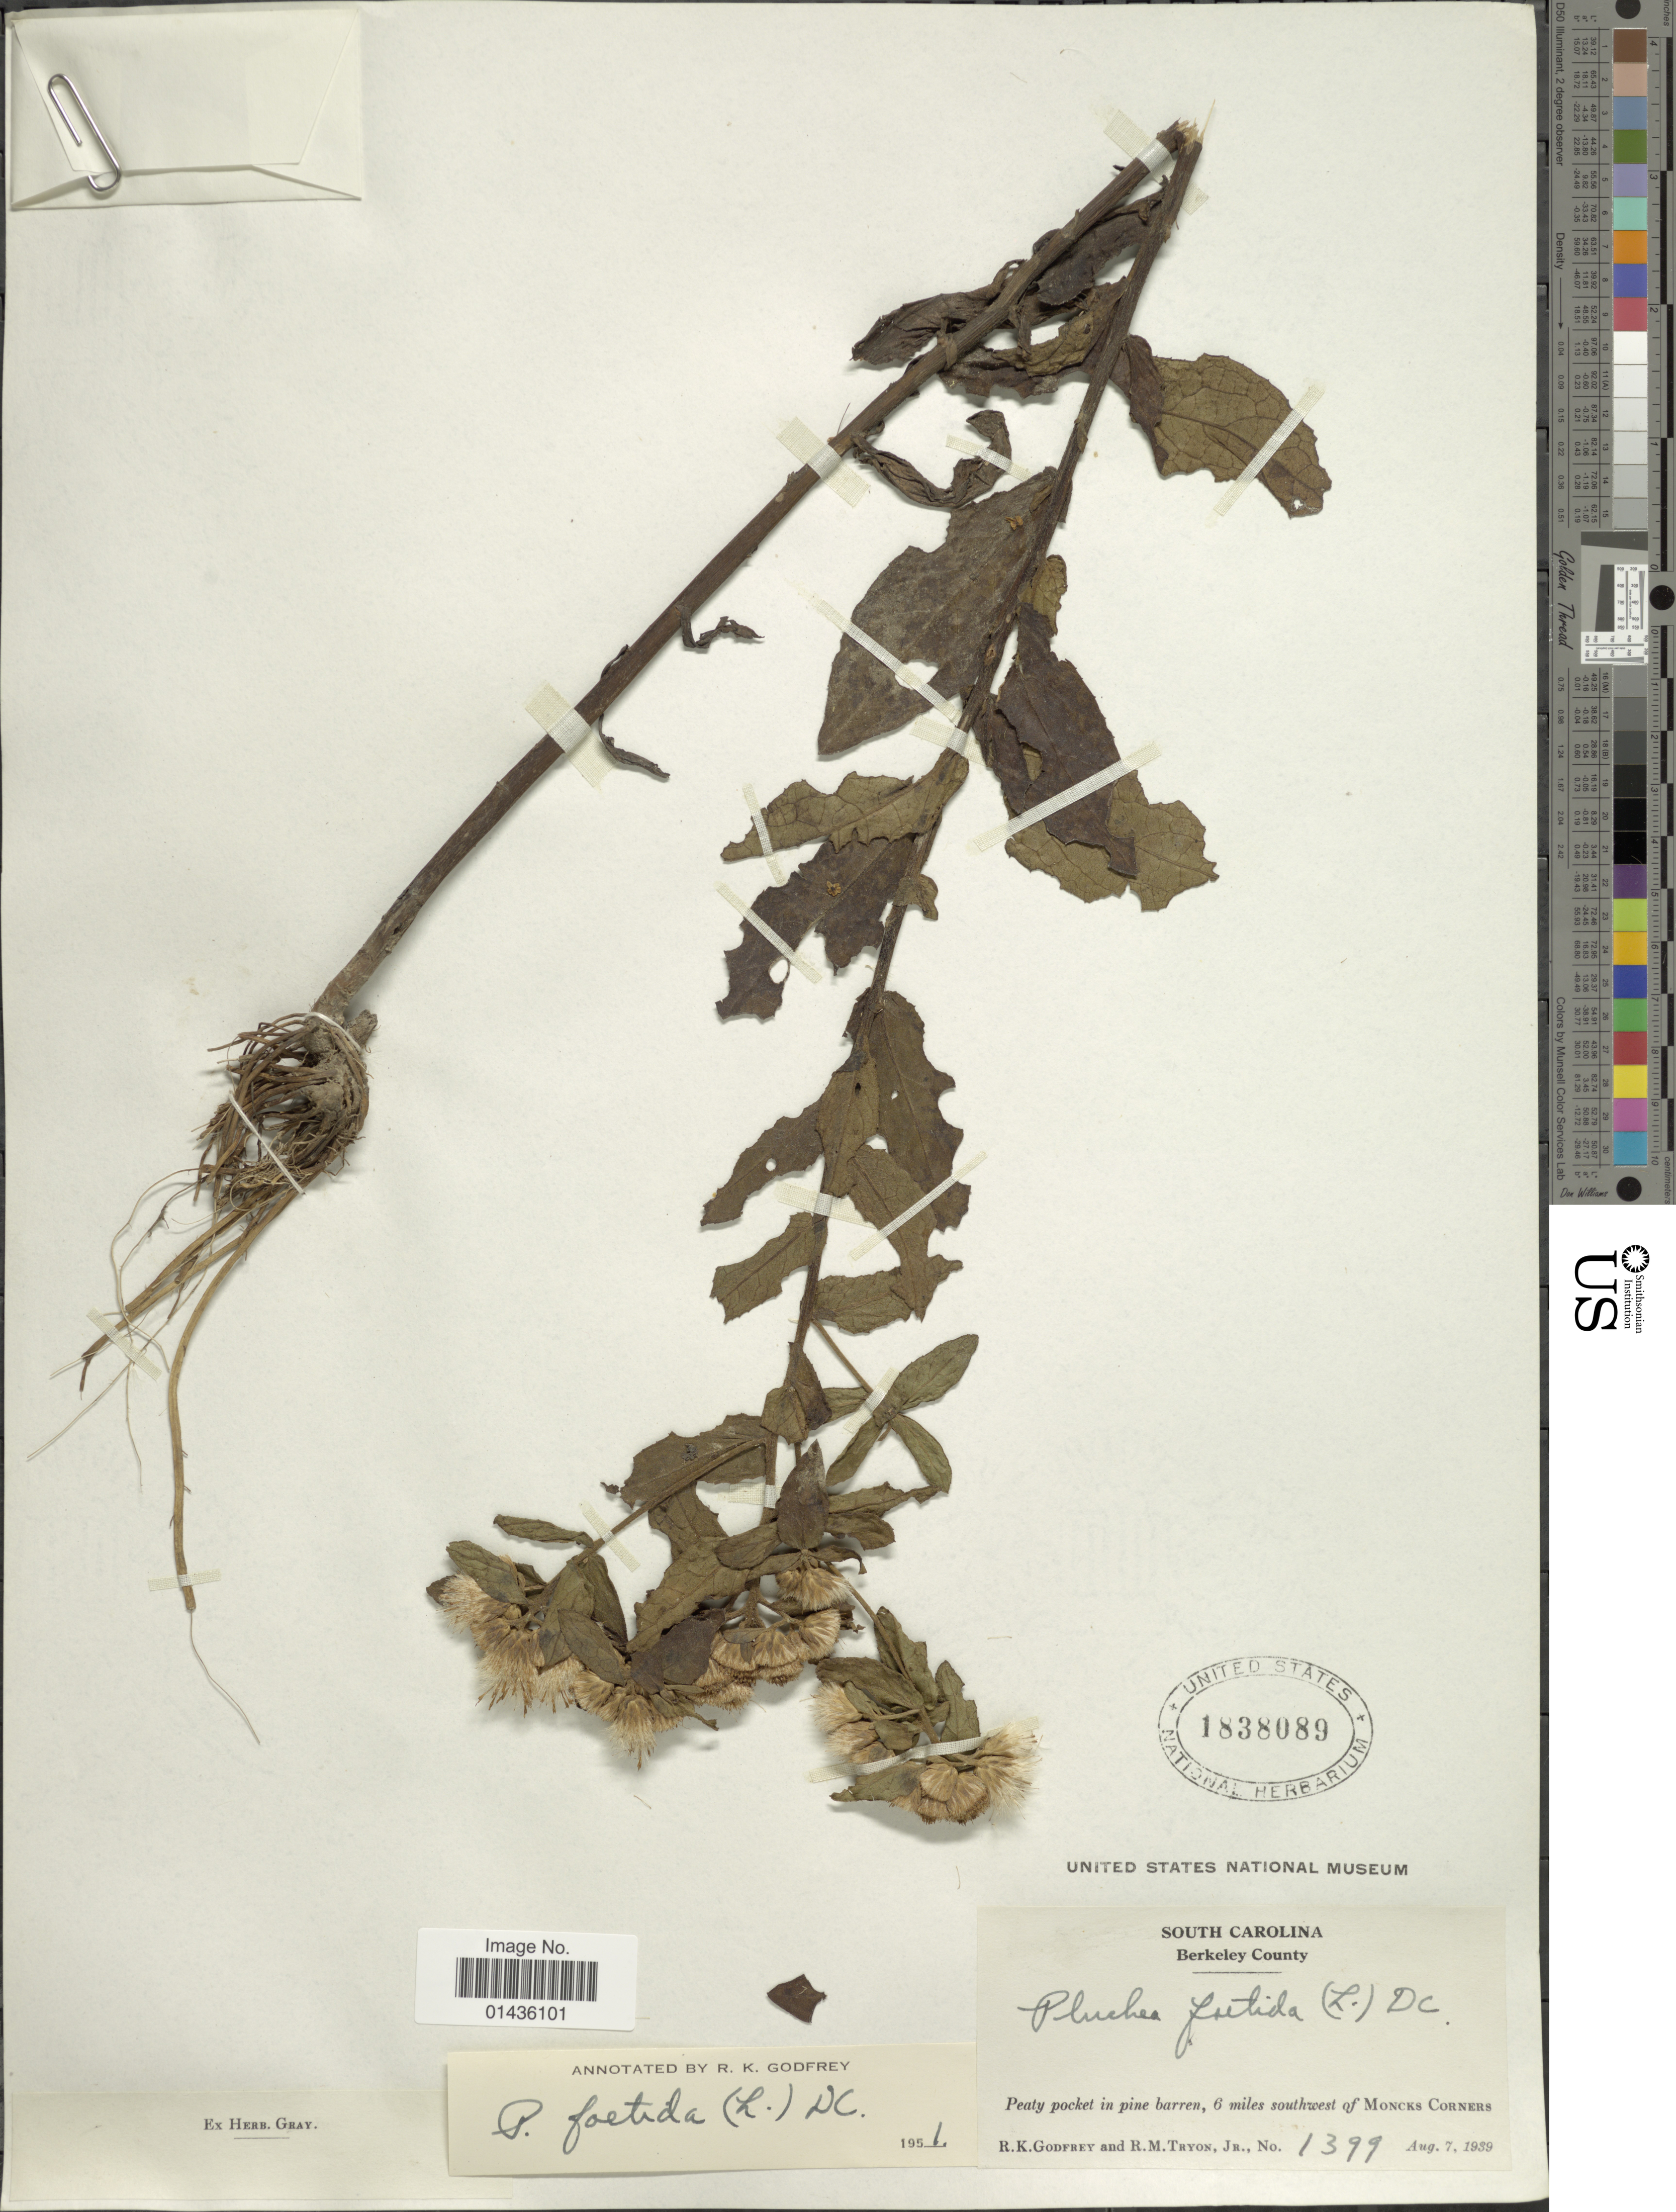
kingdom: Plantae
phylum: Tracheophyta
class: Magnoliopsida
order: Asterales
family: Asteraceae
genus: Pluchea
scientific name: Pluchea foetida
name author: (L.) DC.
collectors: R. K. Godfrey & R. M. Tryon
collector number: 1399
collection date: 1939-08-07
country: United States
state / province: South Carolina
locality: Berkeley County, 6 miles southwest of Moncks Corners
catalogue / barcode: US 1838089